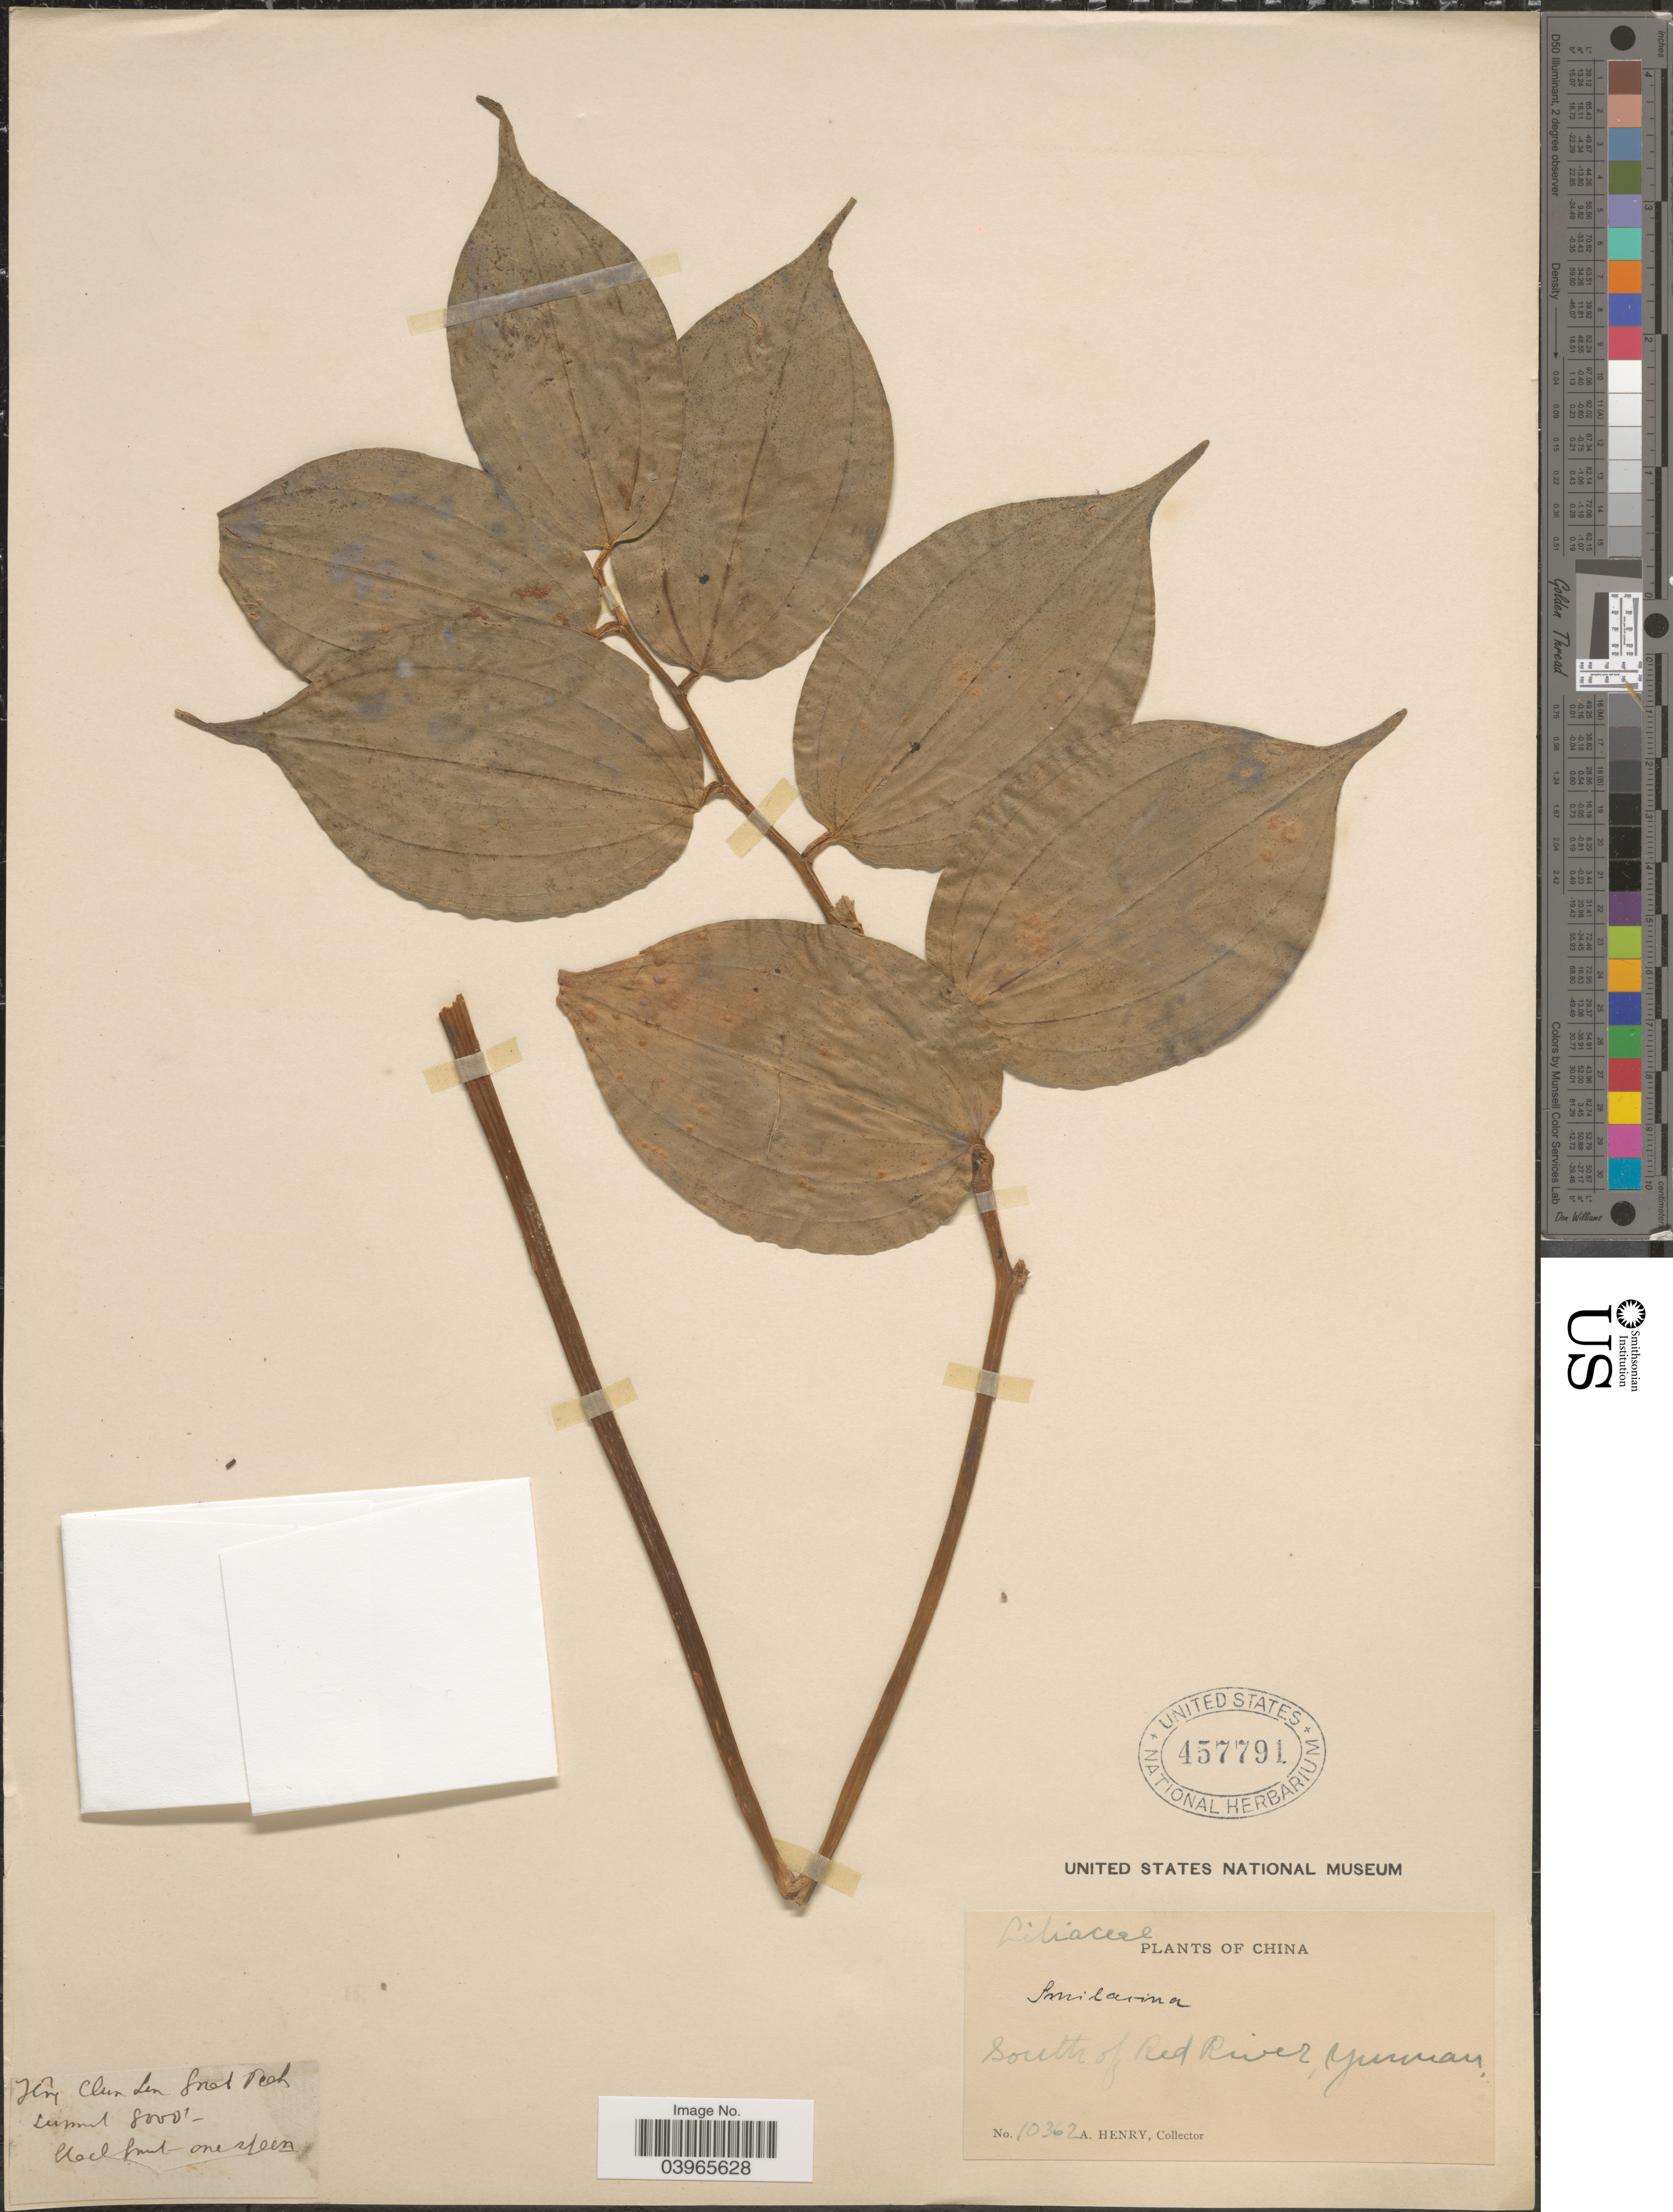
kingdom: Plantae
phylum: Tracheophyta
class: Liliopsida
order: Asparagales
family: Asparagaceae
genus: Maianthemum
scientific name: Maianthemum sp.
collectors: A. Henry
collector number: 10362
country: China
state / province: Yunnan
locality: South of Red River. Hry [interpreted] Clun Len Gnet [interpreted] Peak Summit.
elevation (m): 2438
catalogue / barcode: US 457791